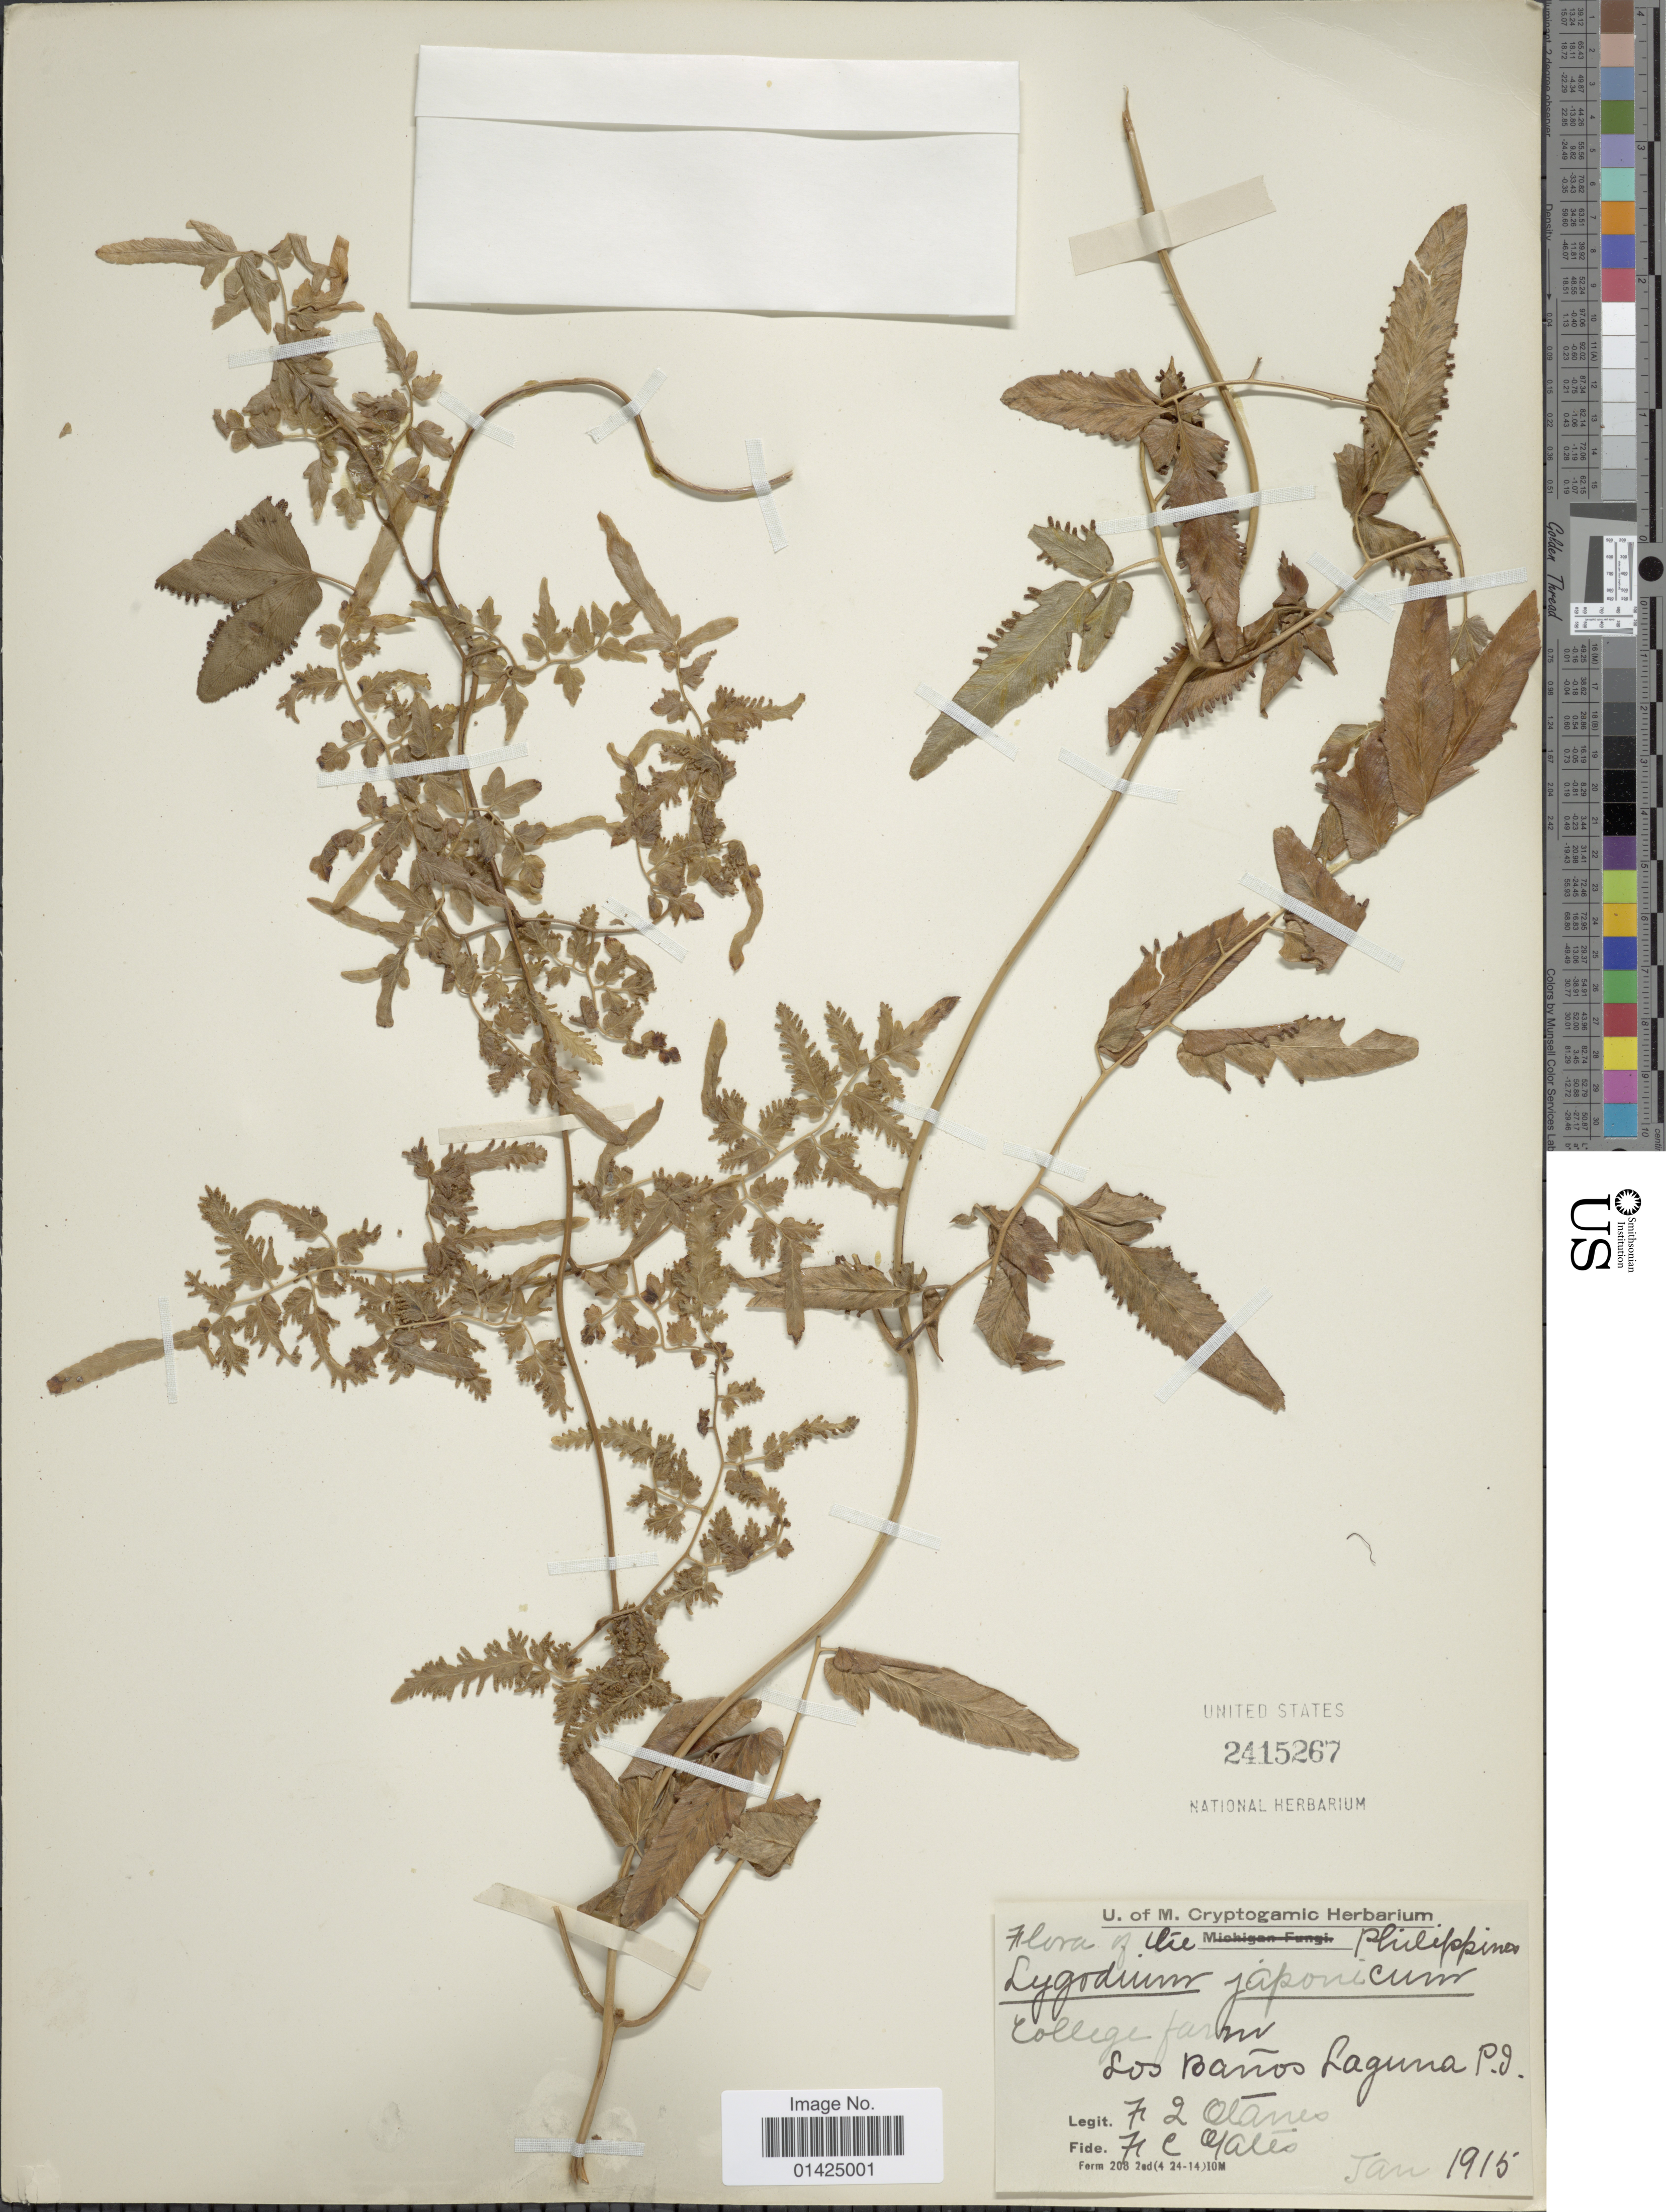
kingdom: Plantae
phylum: Tracheophyta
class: Polypodiopsida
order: Schizaeales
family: Lygodiaceae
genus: Lygodium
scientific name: Lygodium japonicum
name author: (Thunb.) Sw.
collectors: F. Olanes & F. Olanes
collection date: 1915-01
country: Philippines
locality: College Farm, Los Banos , Laguna P.G.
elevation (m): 10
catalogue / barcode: US 2415267